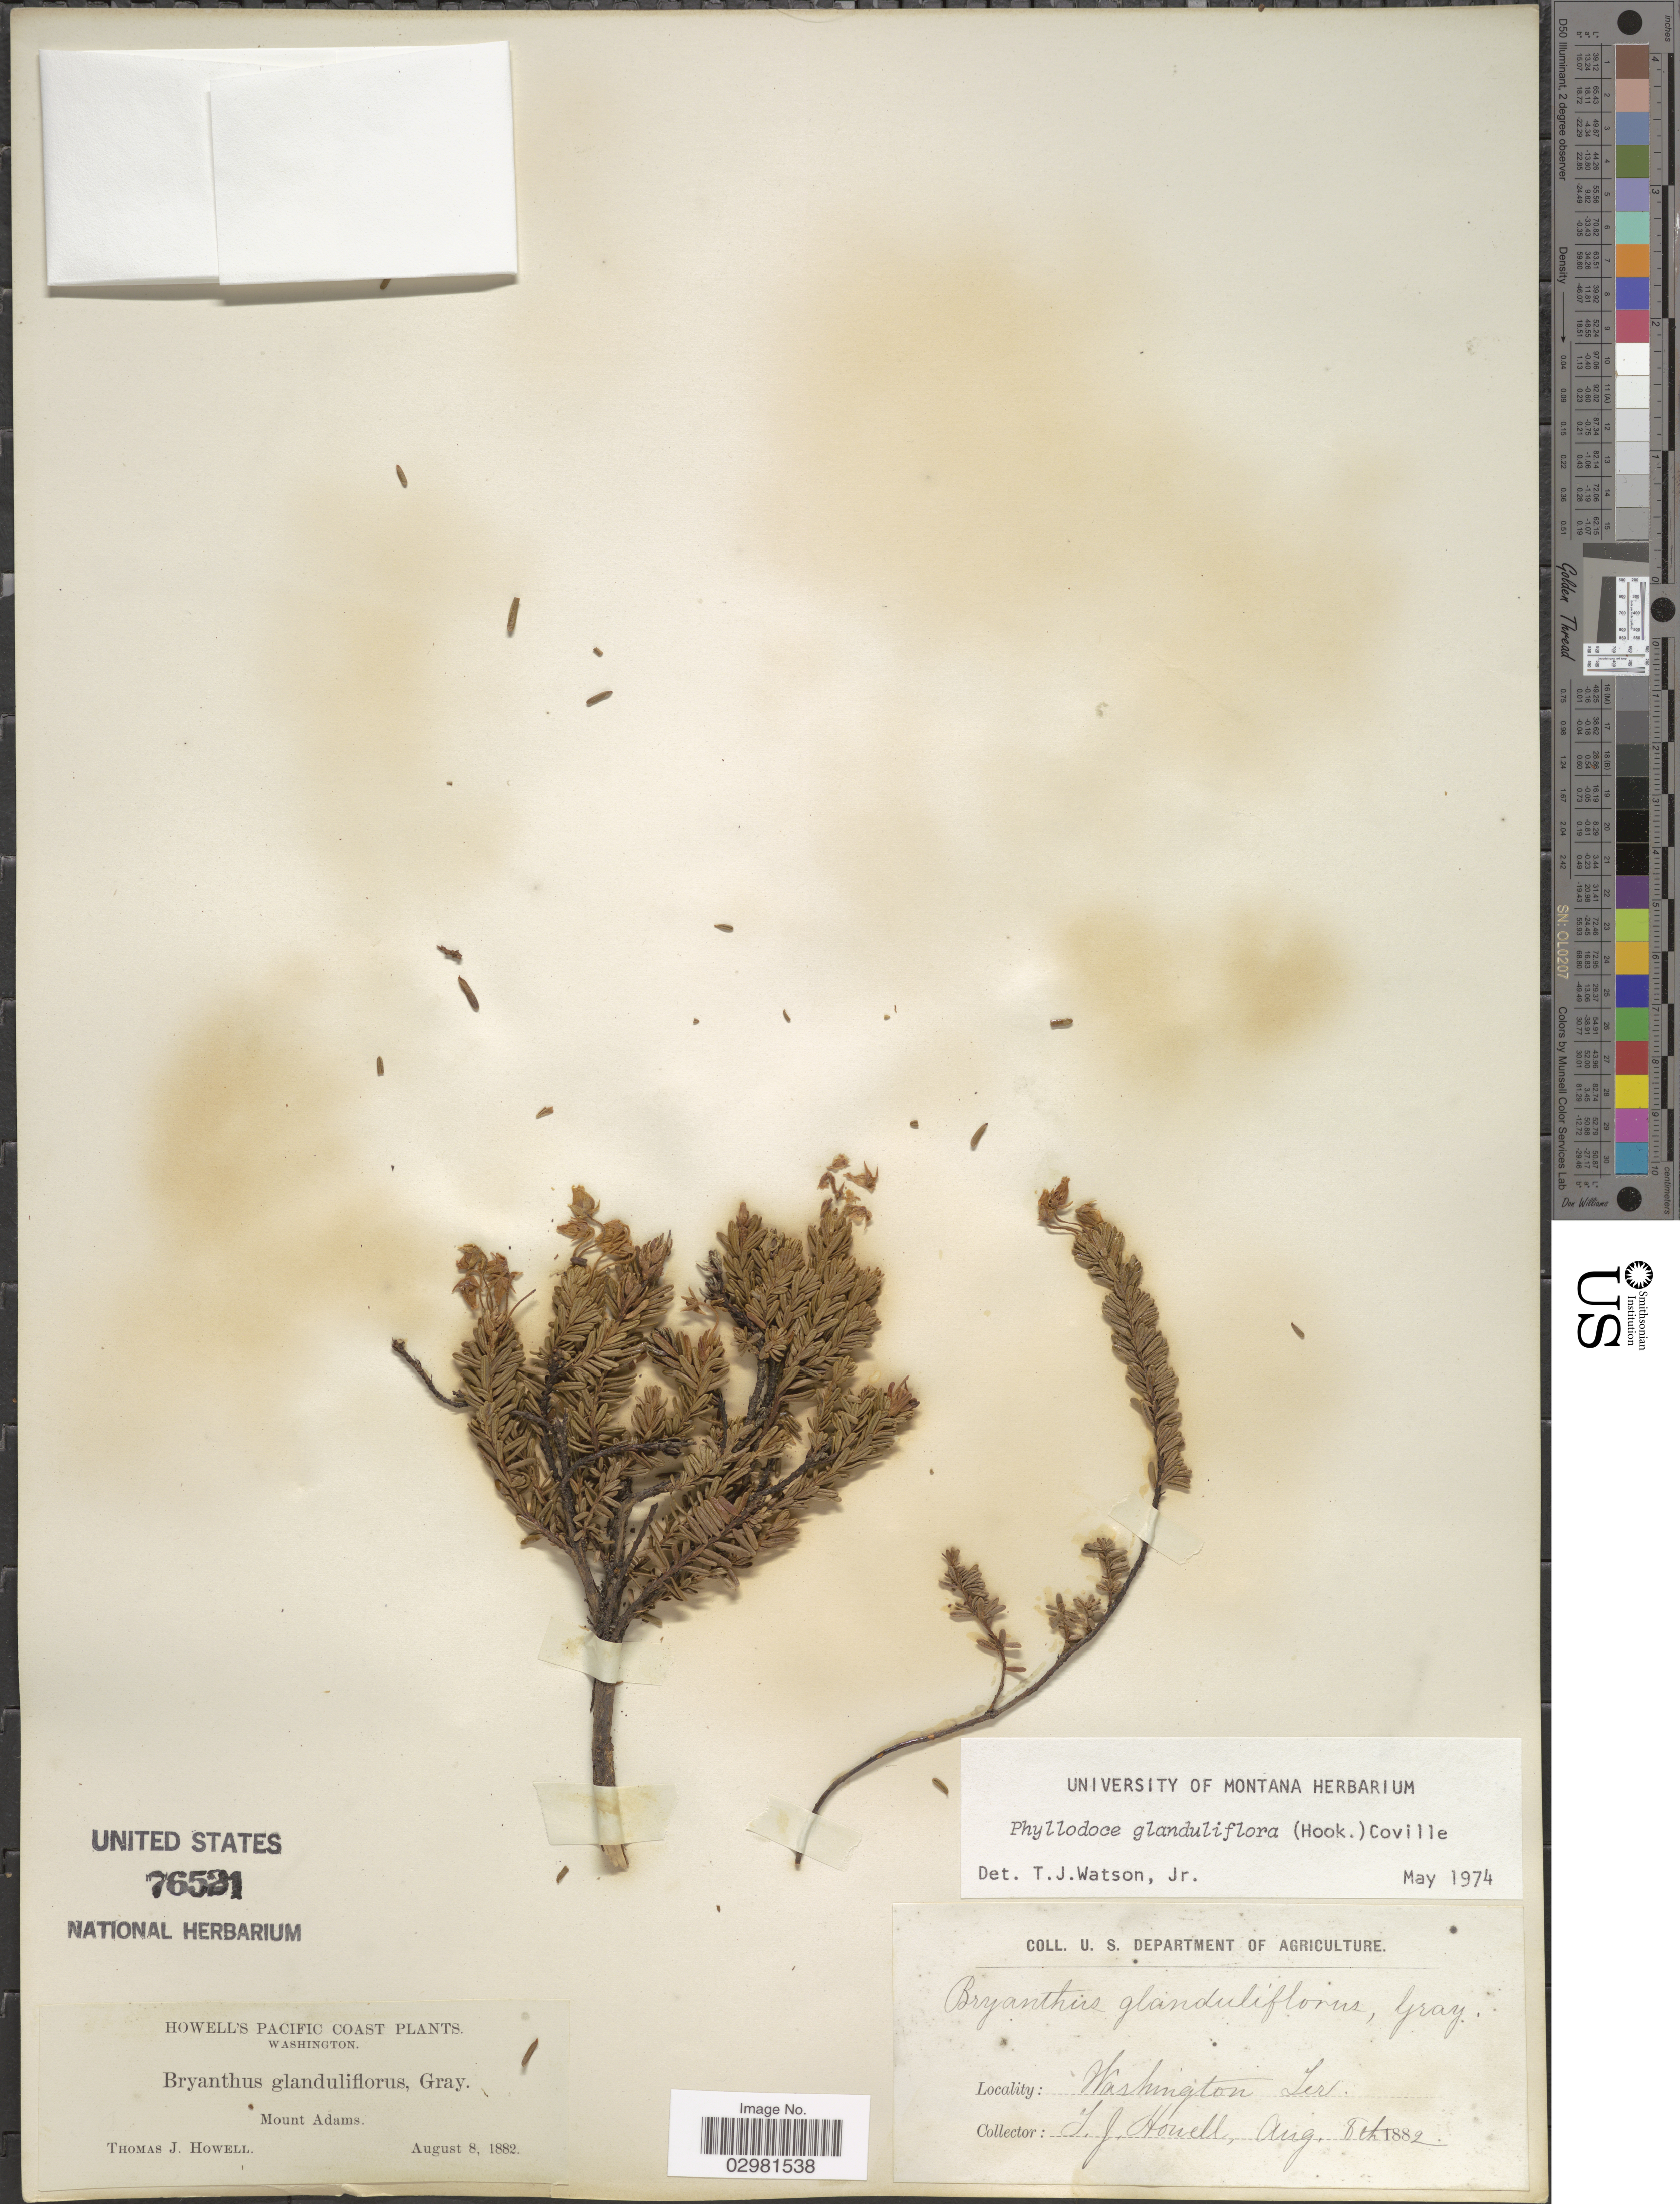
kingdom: Plantae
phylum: Tracheophyta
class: Magnoliopsida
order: Ericales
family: Ericaceae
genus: Phyllodoce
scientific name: Phyllodoce glanduliflora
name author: (Hook.) Coville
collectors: T. J. Howell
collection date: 1882-08-08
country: United States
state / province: Washington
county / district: Yakima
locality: Howell's Pacific Coast, Mount Adams, Washington Ter.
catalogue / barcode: US 76521